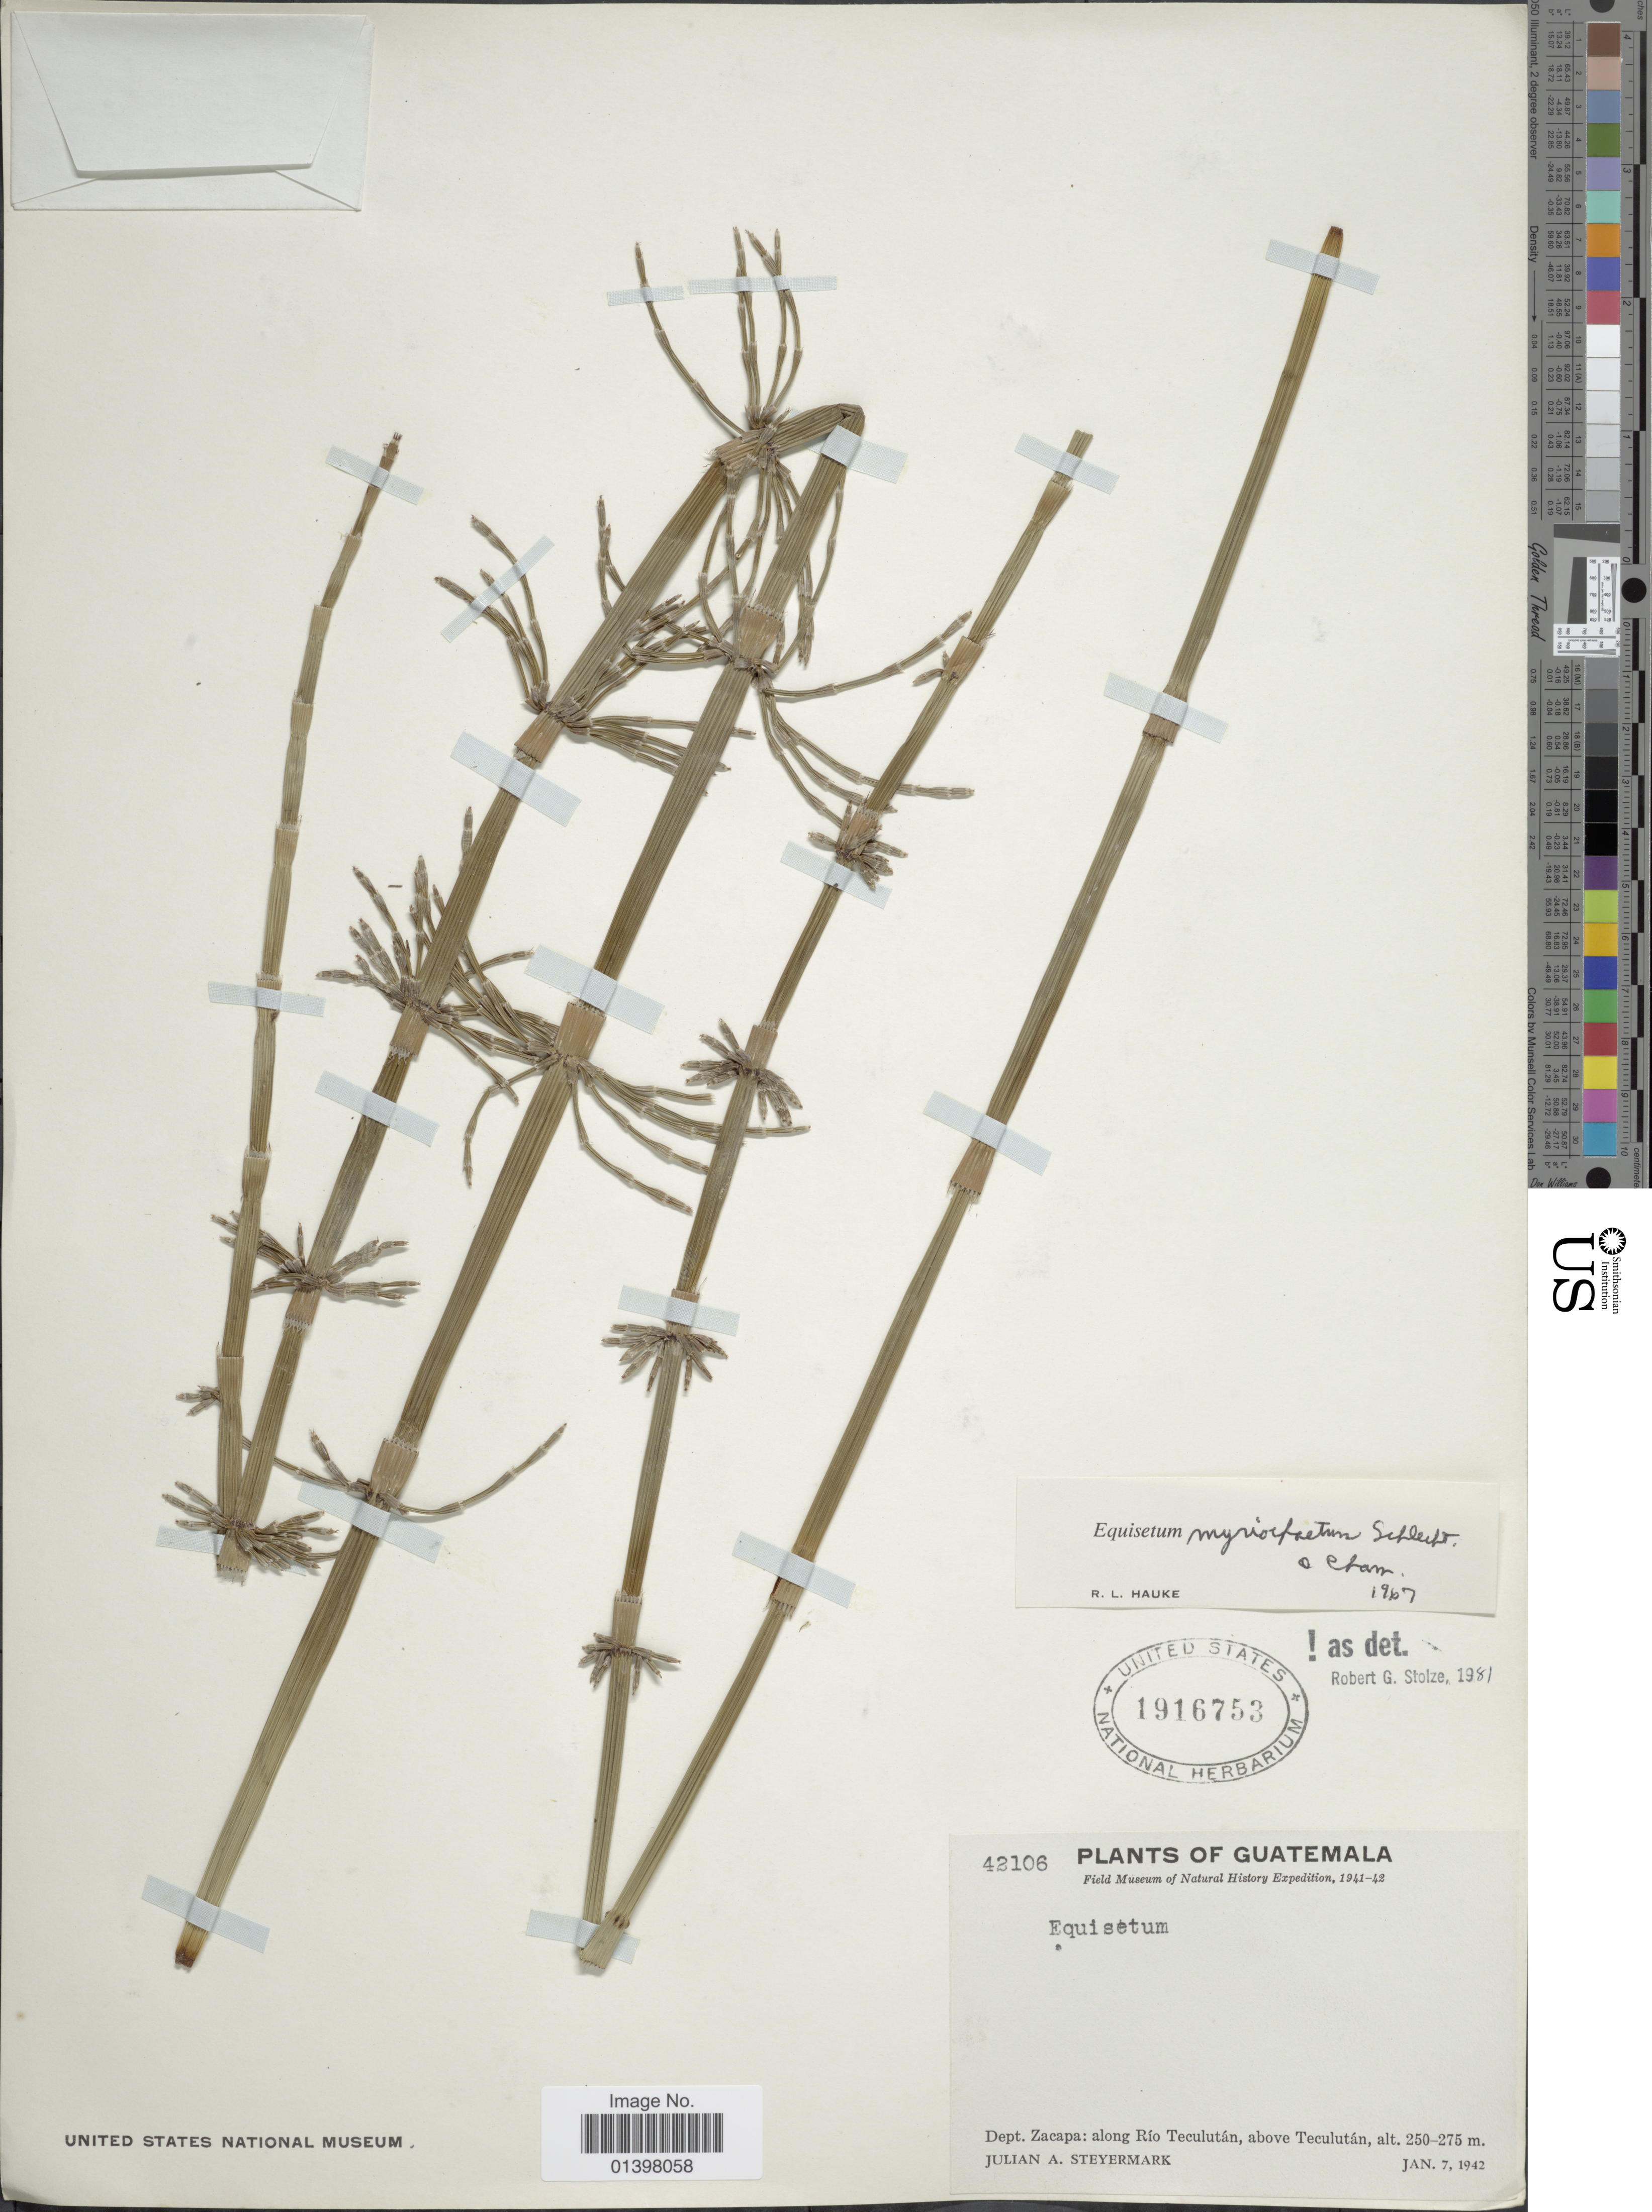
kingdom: Plantae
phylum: Tracheophyta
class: Polypodiopsida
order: Equisetales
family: Equisetaceae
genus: Equisetum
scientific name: Equisetum myriochaetum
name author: Schltdl. & Cham.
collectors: J. Steyermark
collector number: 42106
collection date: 1942-01-07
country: Guatemala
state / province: Zacapa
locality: Along Río Teculután, above Teculután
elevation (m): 250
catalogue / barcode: US 1916753